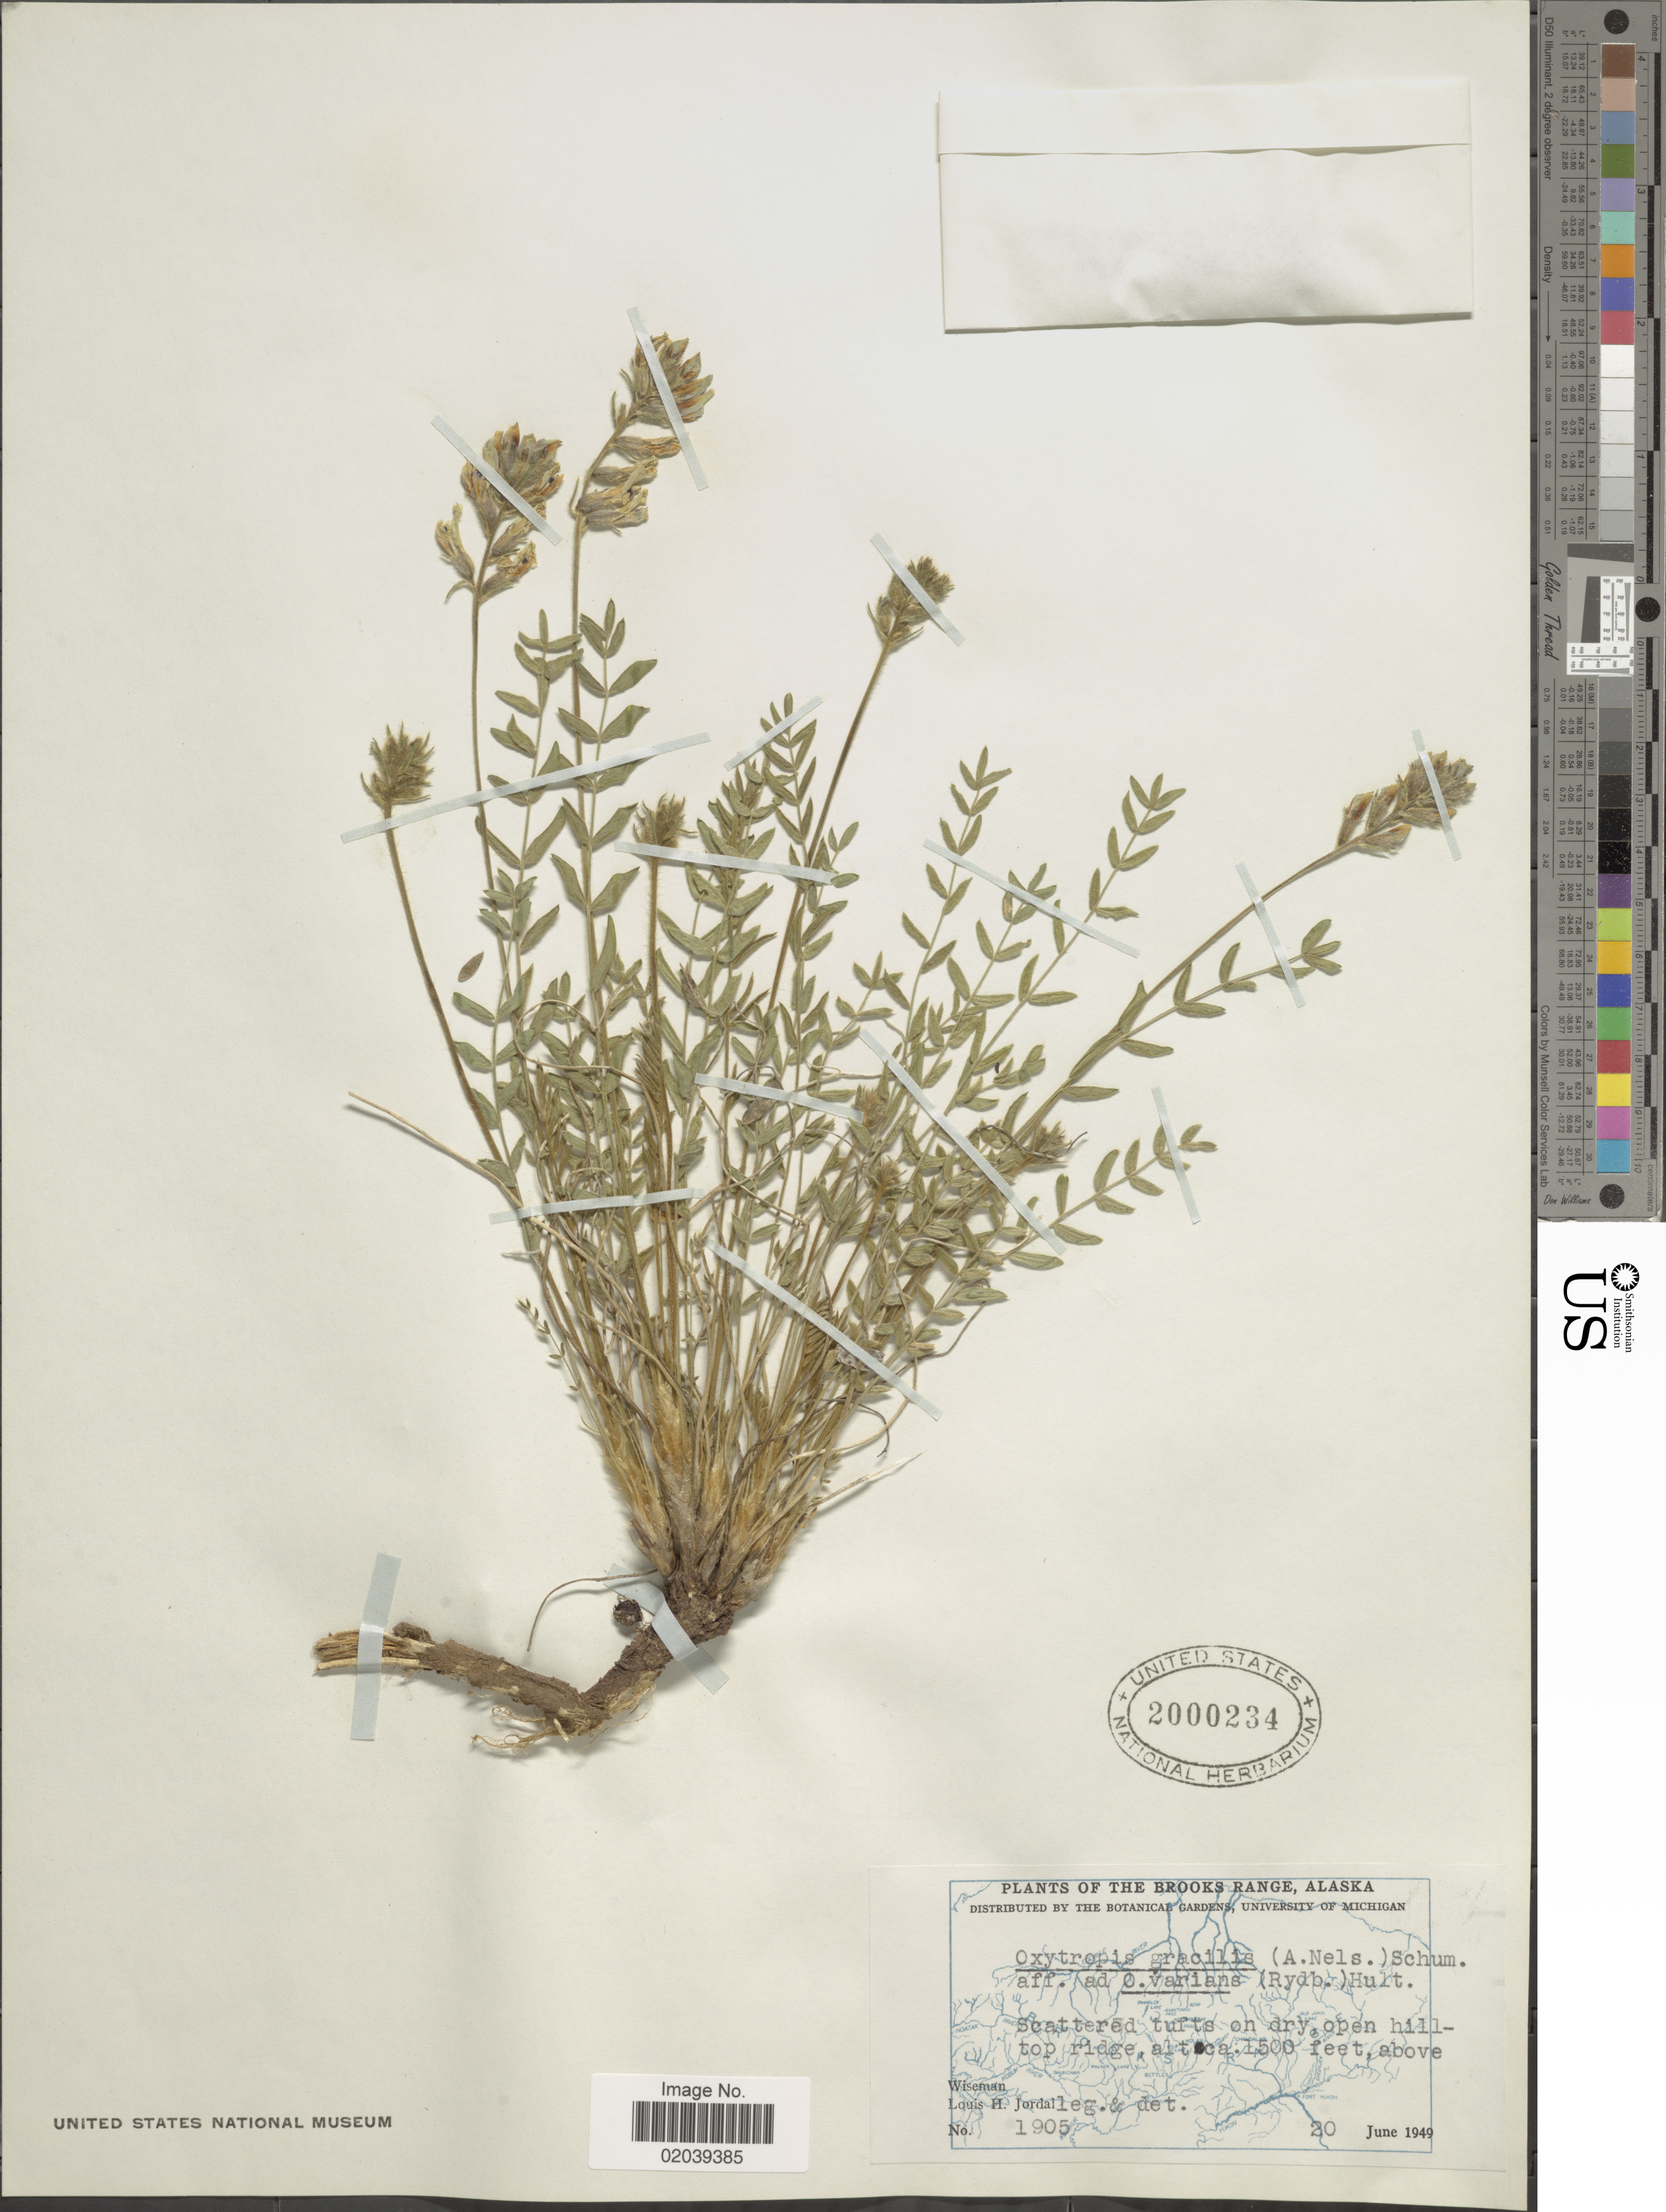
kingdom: Plantae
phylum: Tracheophyta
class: Magnoliopsida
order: Fabales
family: Fabaceae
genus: Oxytropis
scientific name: Oxytropis campestris var. gracilis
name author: (A. Nelson) Barneby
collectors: Wiseman, -- & L. Jordal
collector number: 1905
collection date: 1949-06-20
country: United States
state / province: Alaska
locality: The Brooks Range. Scattered tufts on dry, open hilltop ridge, above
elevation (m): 457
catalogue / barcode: US 2000234